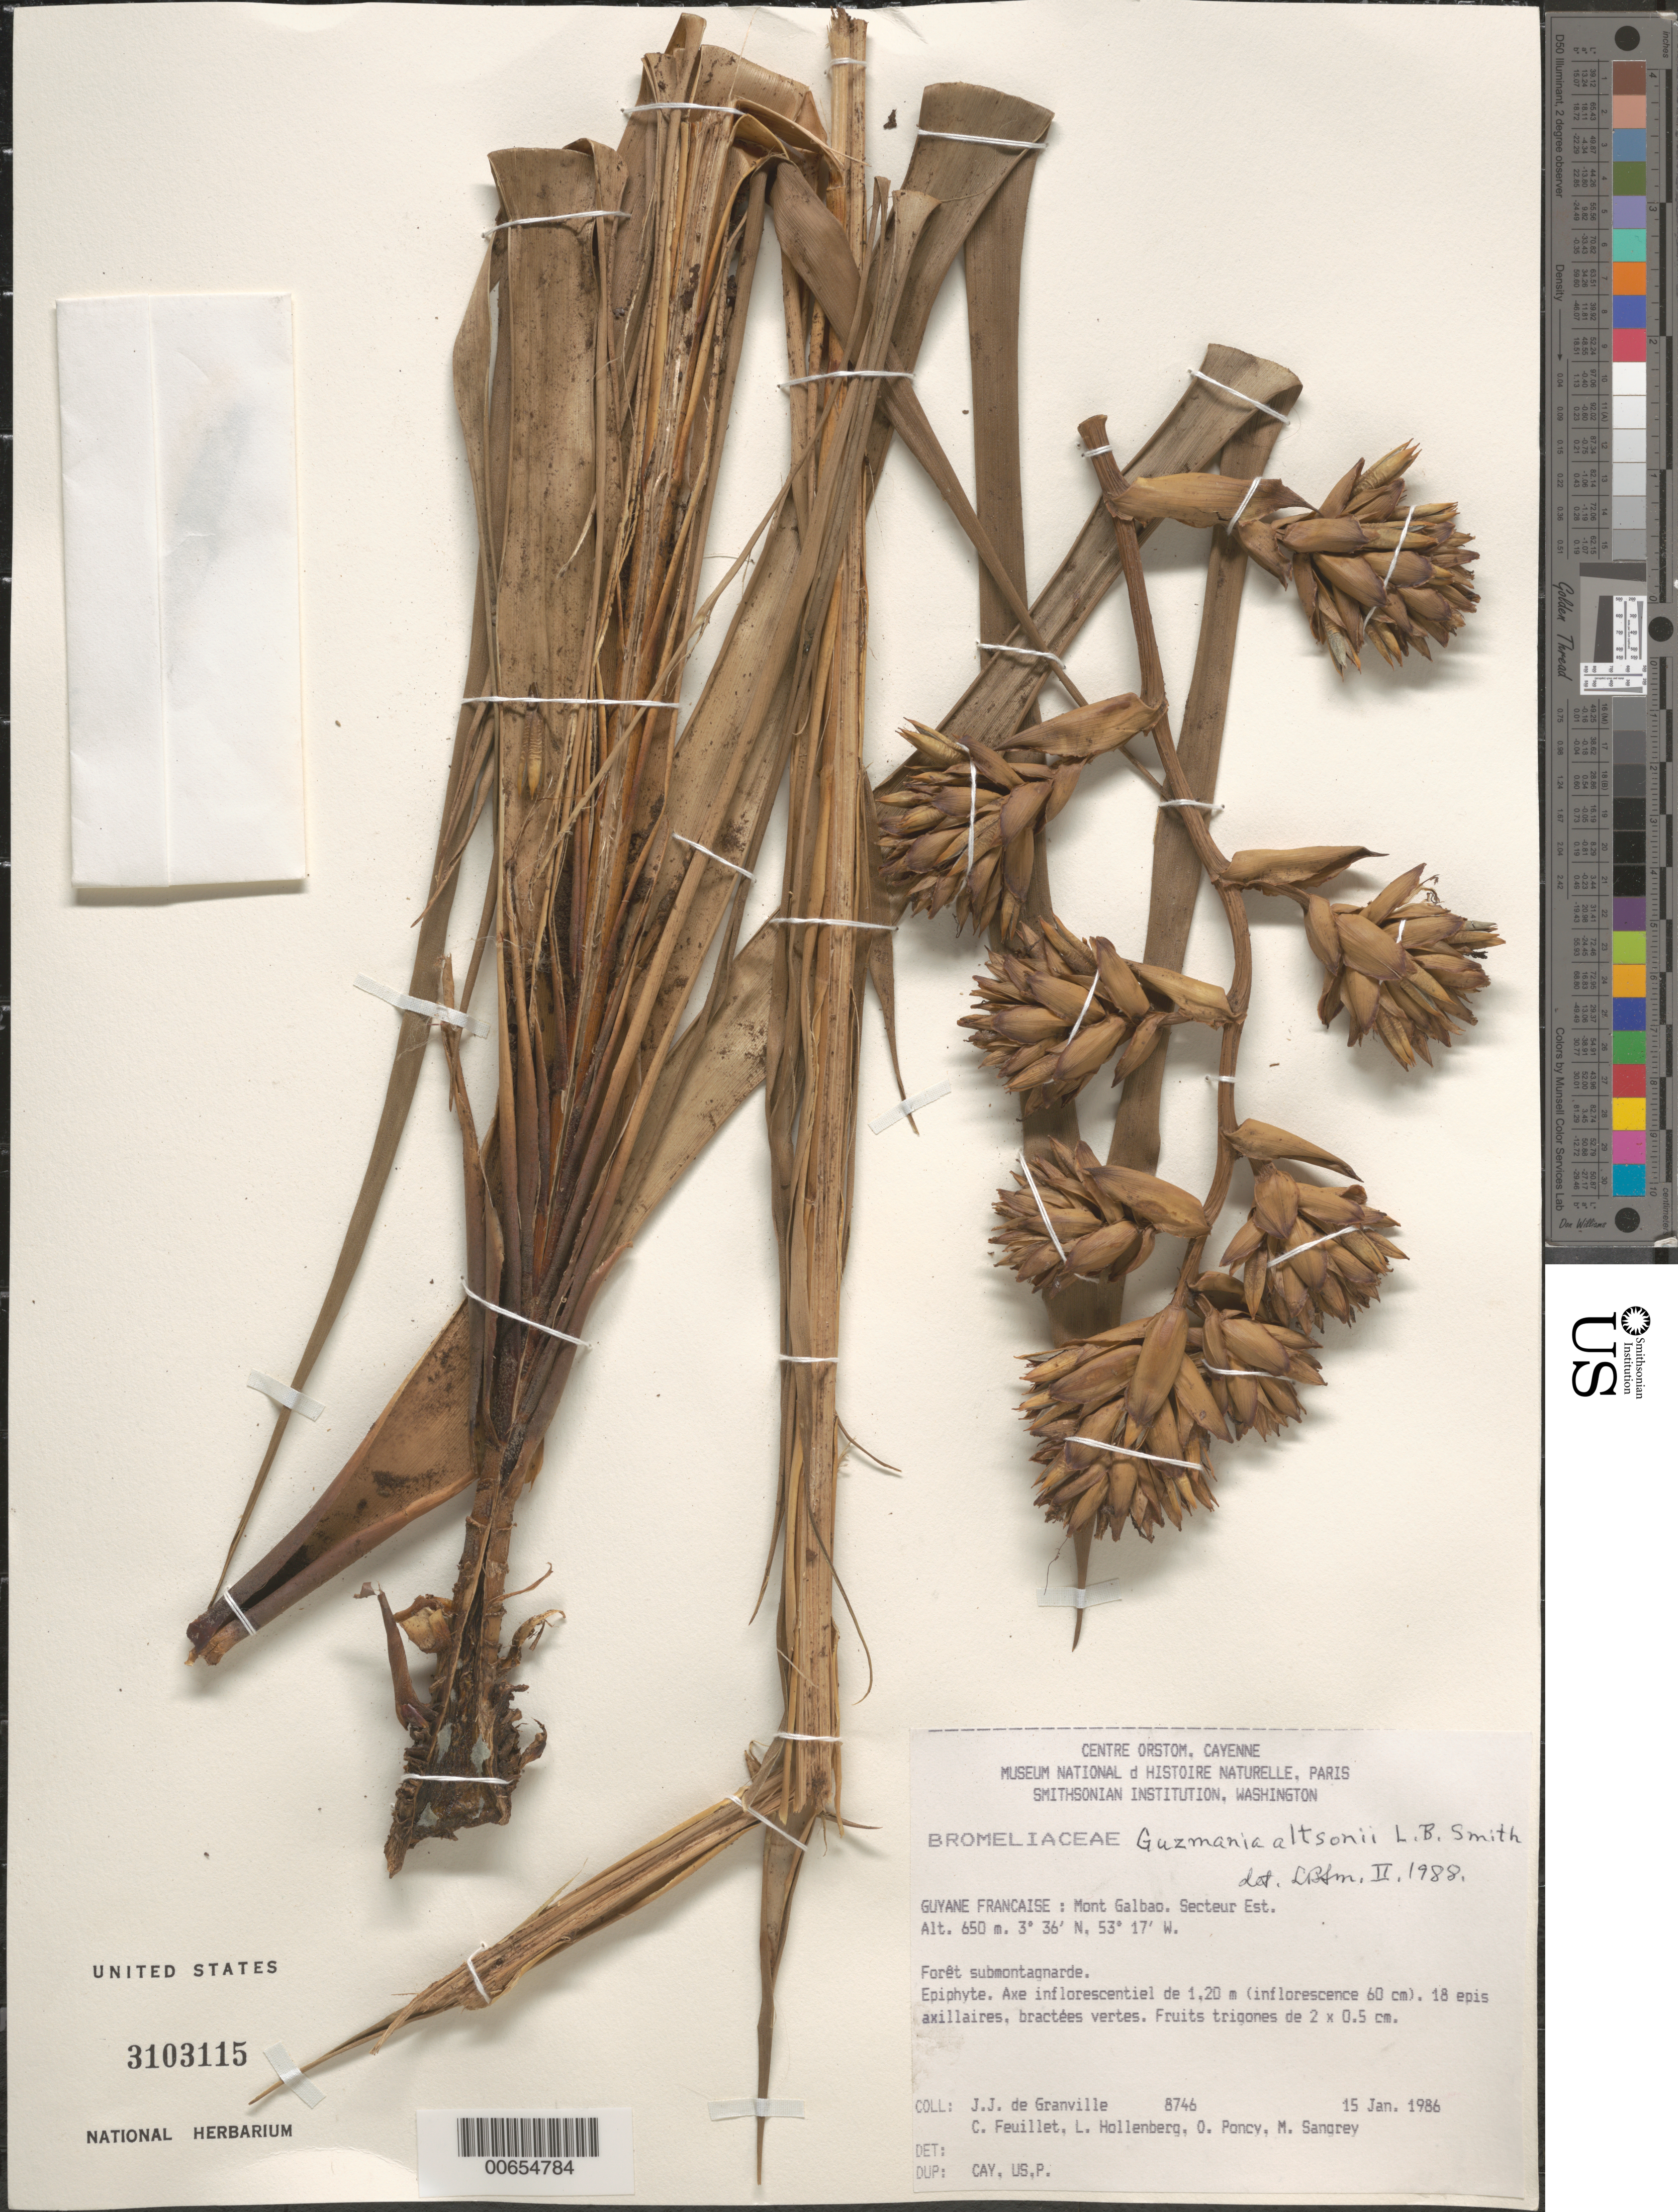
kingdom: Plantae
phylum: Tracheophyta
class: Liliopsida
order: Poales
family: Bromeliaceae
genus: Guzmania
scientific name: Guzmania altsonii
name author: L.B. Sm.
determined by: Smith, Lyman B., (US), NMNH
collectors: J.-J. de Granville, C. Feuillet, L. Hollenberg, O. Poncy & M. S. Sangrey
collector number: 8746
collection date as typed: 15-Jan-86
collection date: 1986-01-15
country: French Guiana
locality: Mont Galbao. Secteur Est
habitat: Forêt submontagnarde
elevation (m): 650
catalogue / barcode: US 3103115